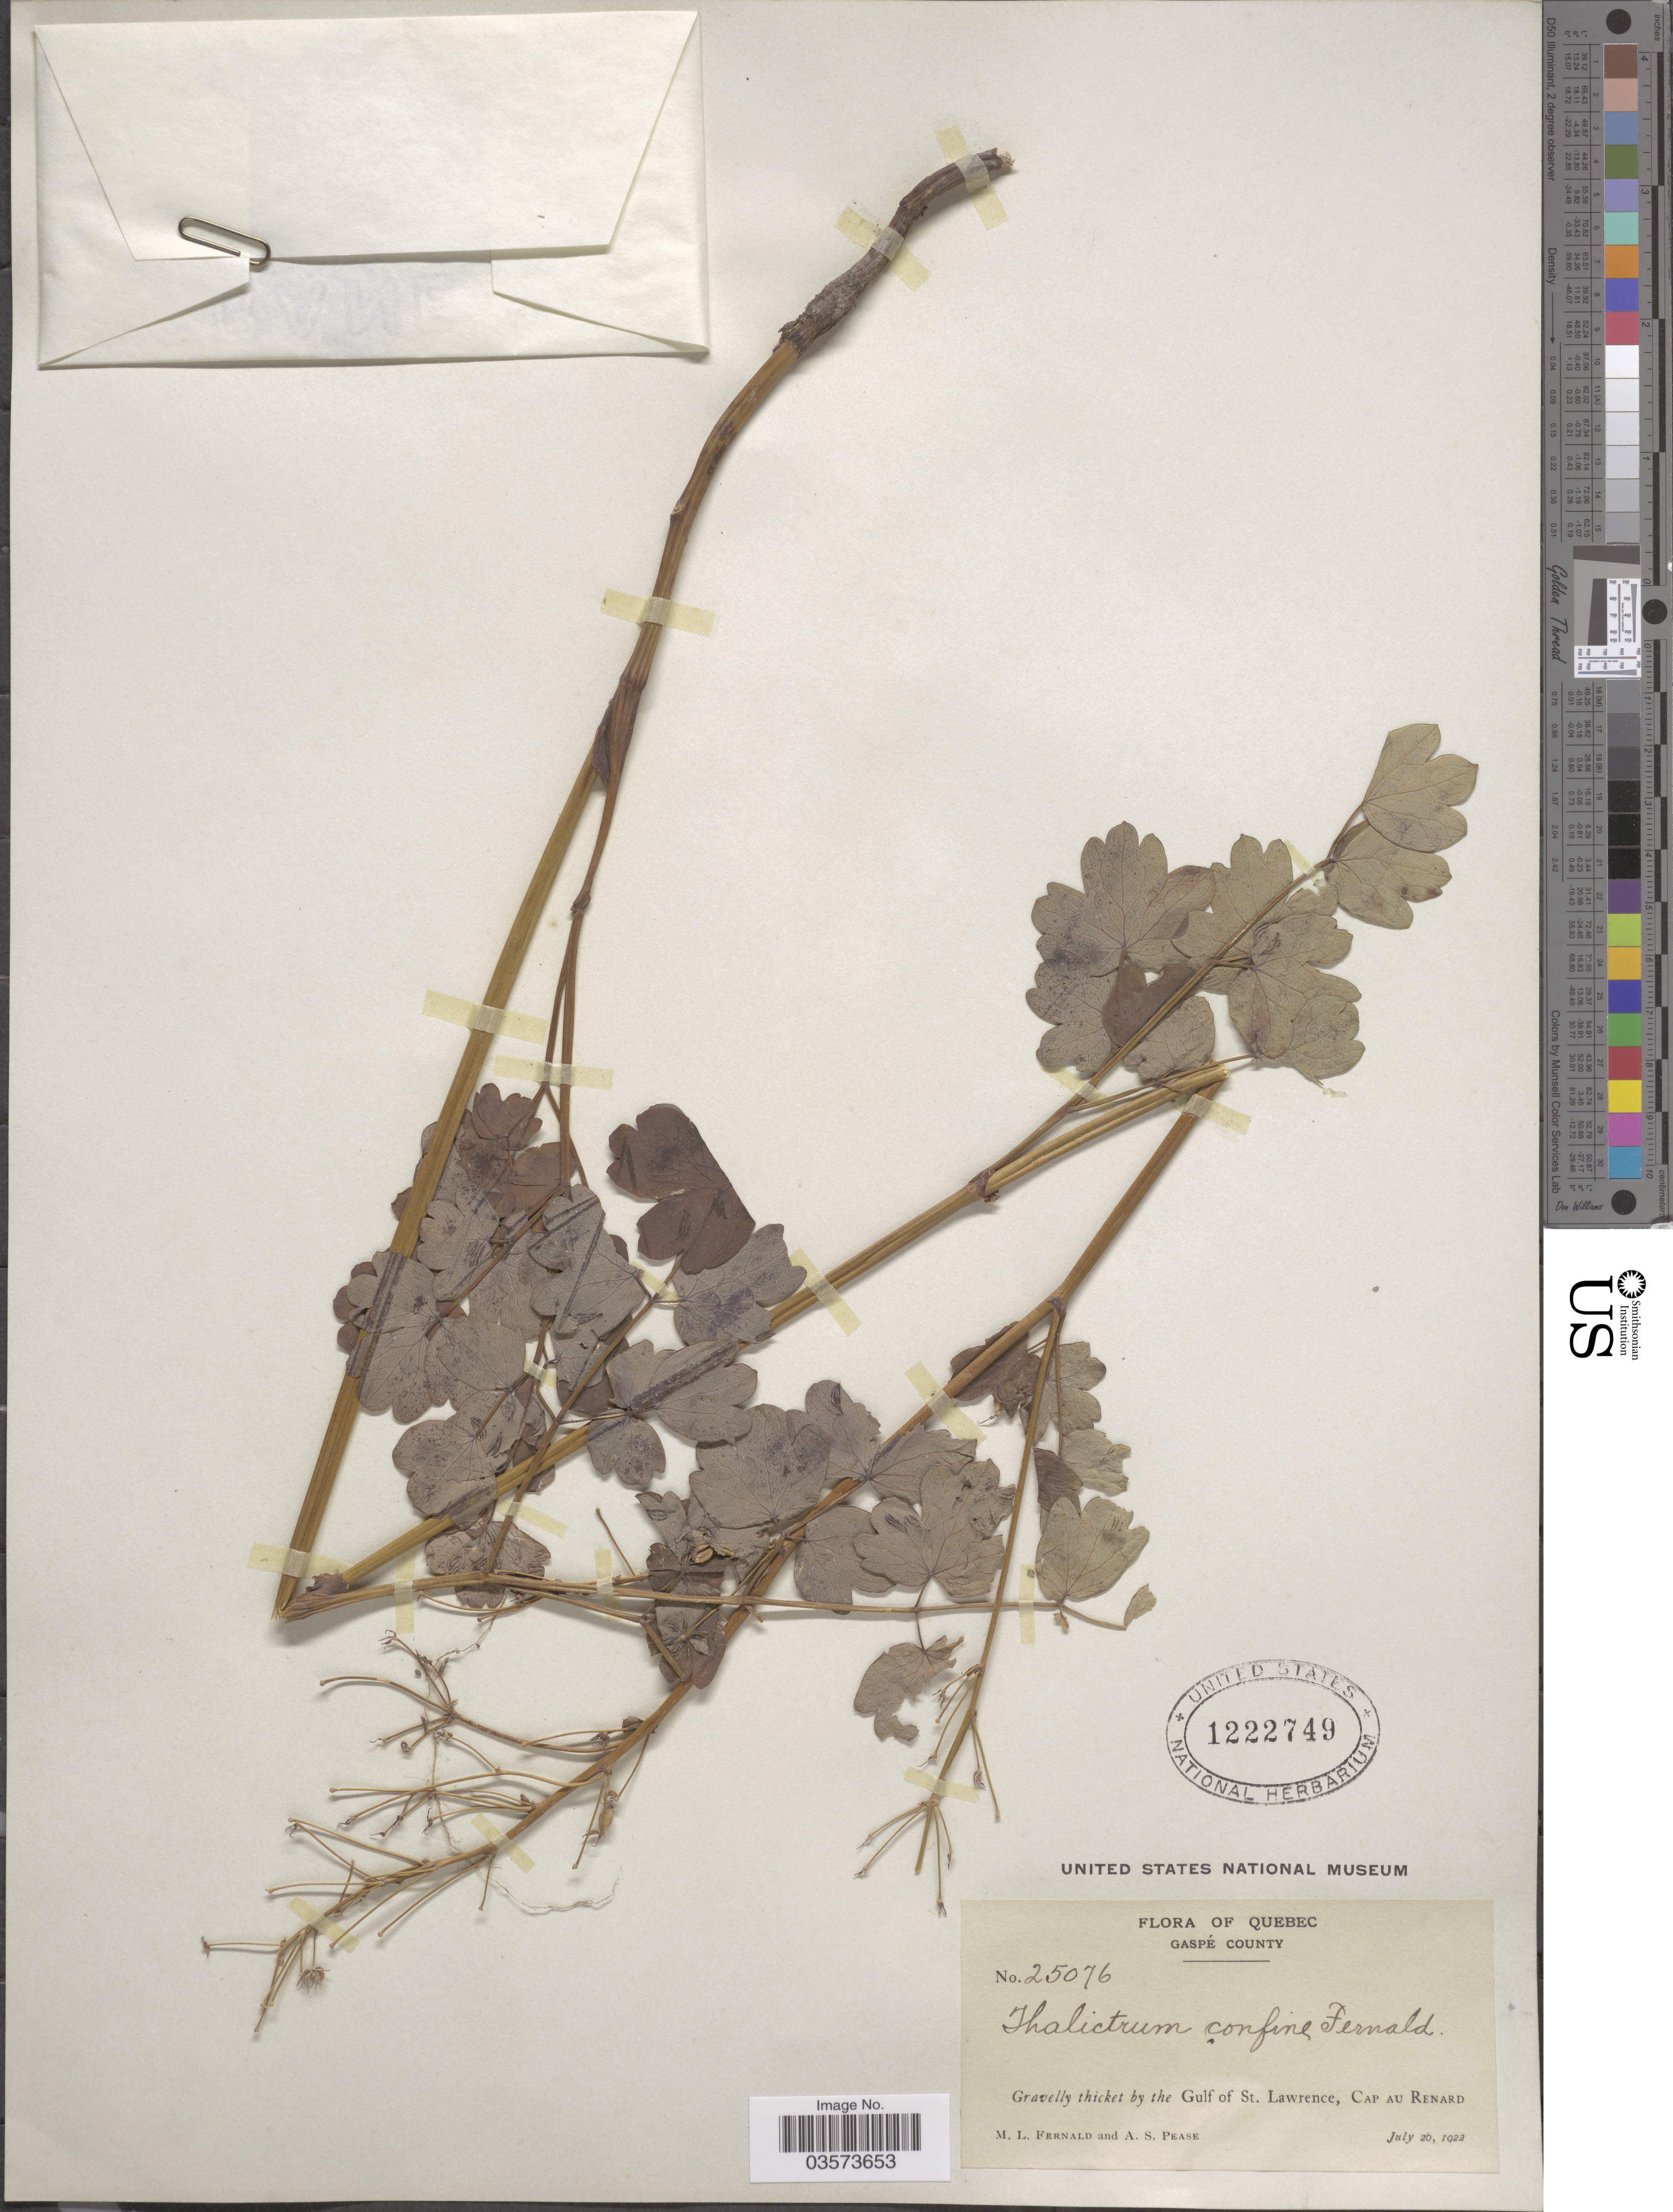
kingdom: Plantae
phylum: Tracheophyta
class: Magnoliopsida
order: Ranunculales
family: Ranunculaceae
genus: Thalictrum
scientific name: Thalictrum confine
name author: Fernald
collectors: M. L. Fernald & A. S. Pease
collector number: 25076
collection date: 1922-07-26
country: Canada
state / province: Quebec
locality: Gaspé County. Gravelly thicket by the Gulf of St. Lawrence, Cap au Renard.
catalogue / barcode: US 1222749